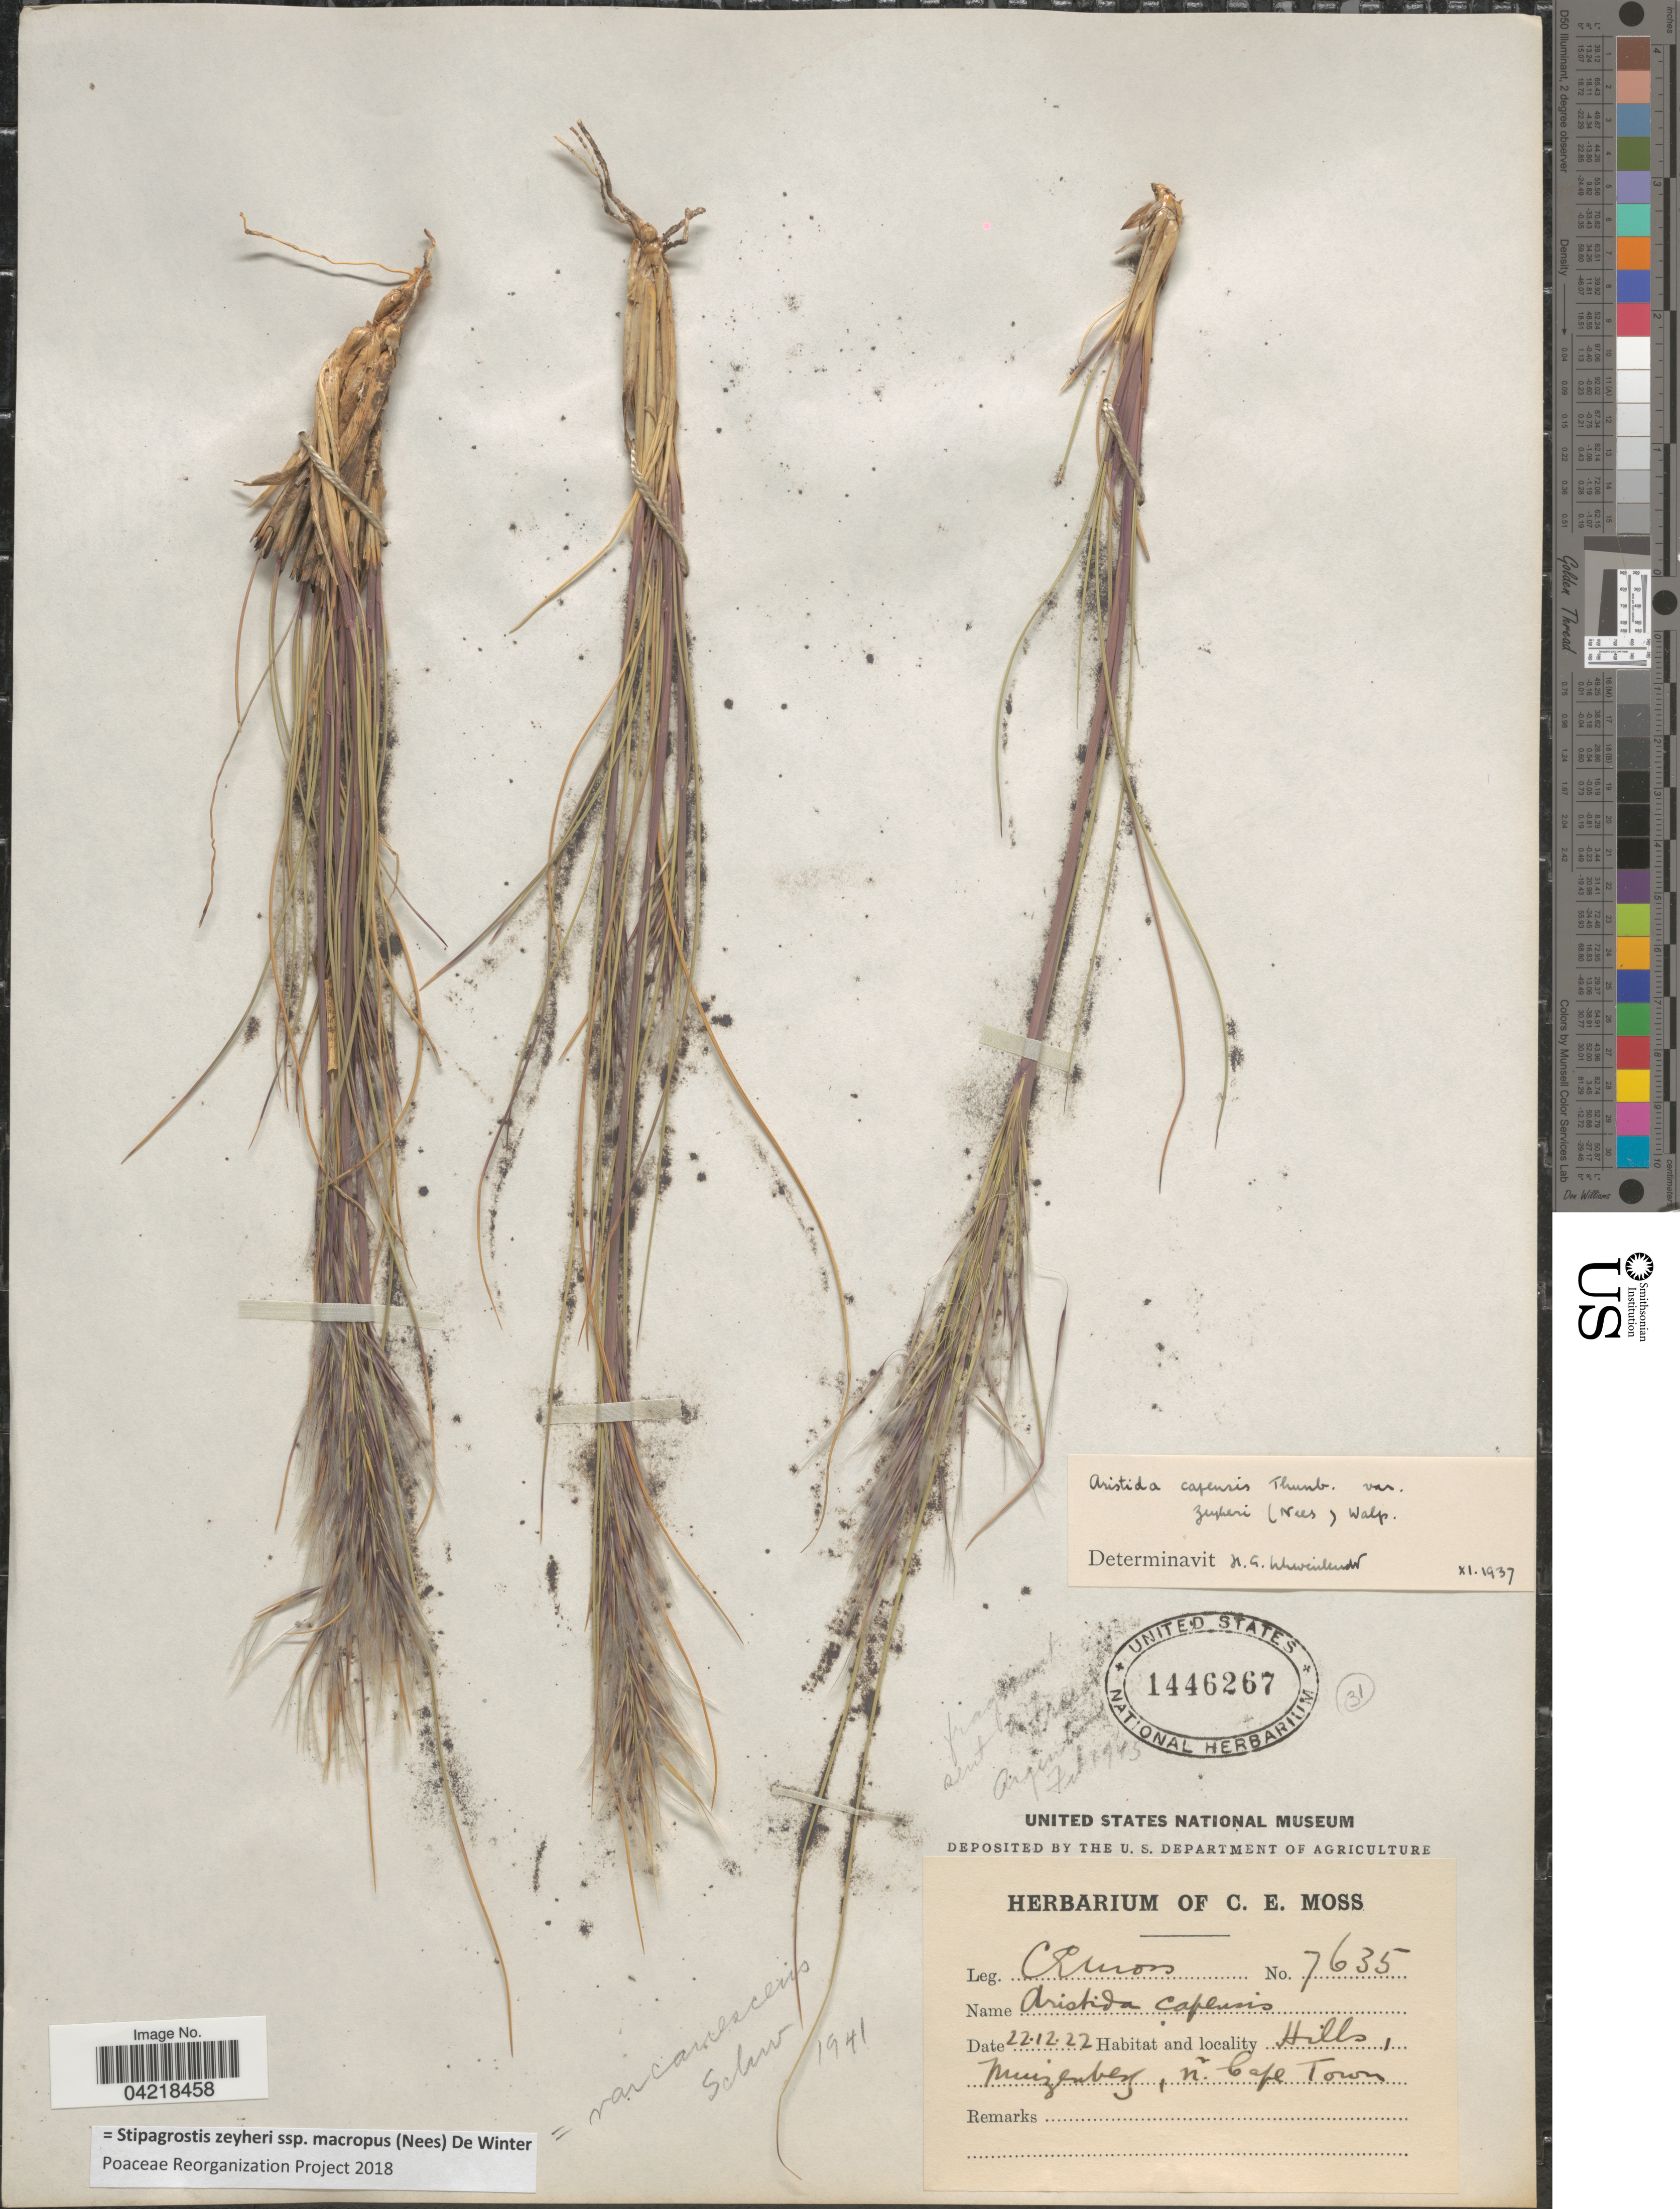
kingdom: Plantae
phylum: Tracheophyta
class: Liliopsida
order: Poales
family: Poaceae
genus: Stipagrostis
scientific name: Stipagrostis zeyheri subsp. macropus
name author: (Nees) De Winter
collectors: C. E. Moss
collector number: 7635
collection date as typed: Transcribed d/m/y: 22/12/22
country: South Africa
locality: Hills, Muizenberg, nr. Cape Town.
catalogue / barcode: US 1446267